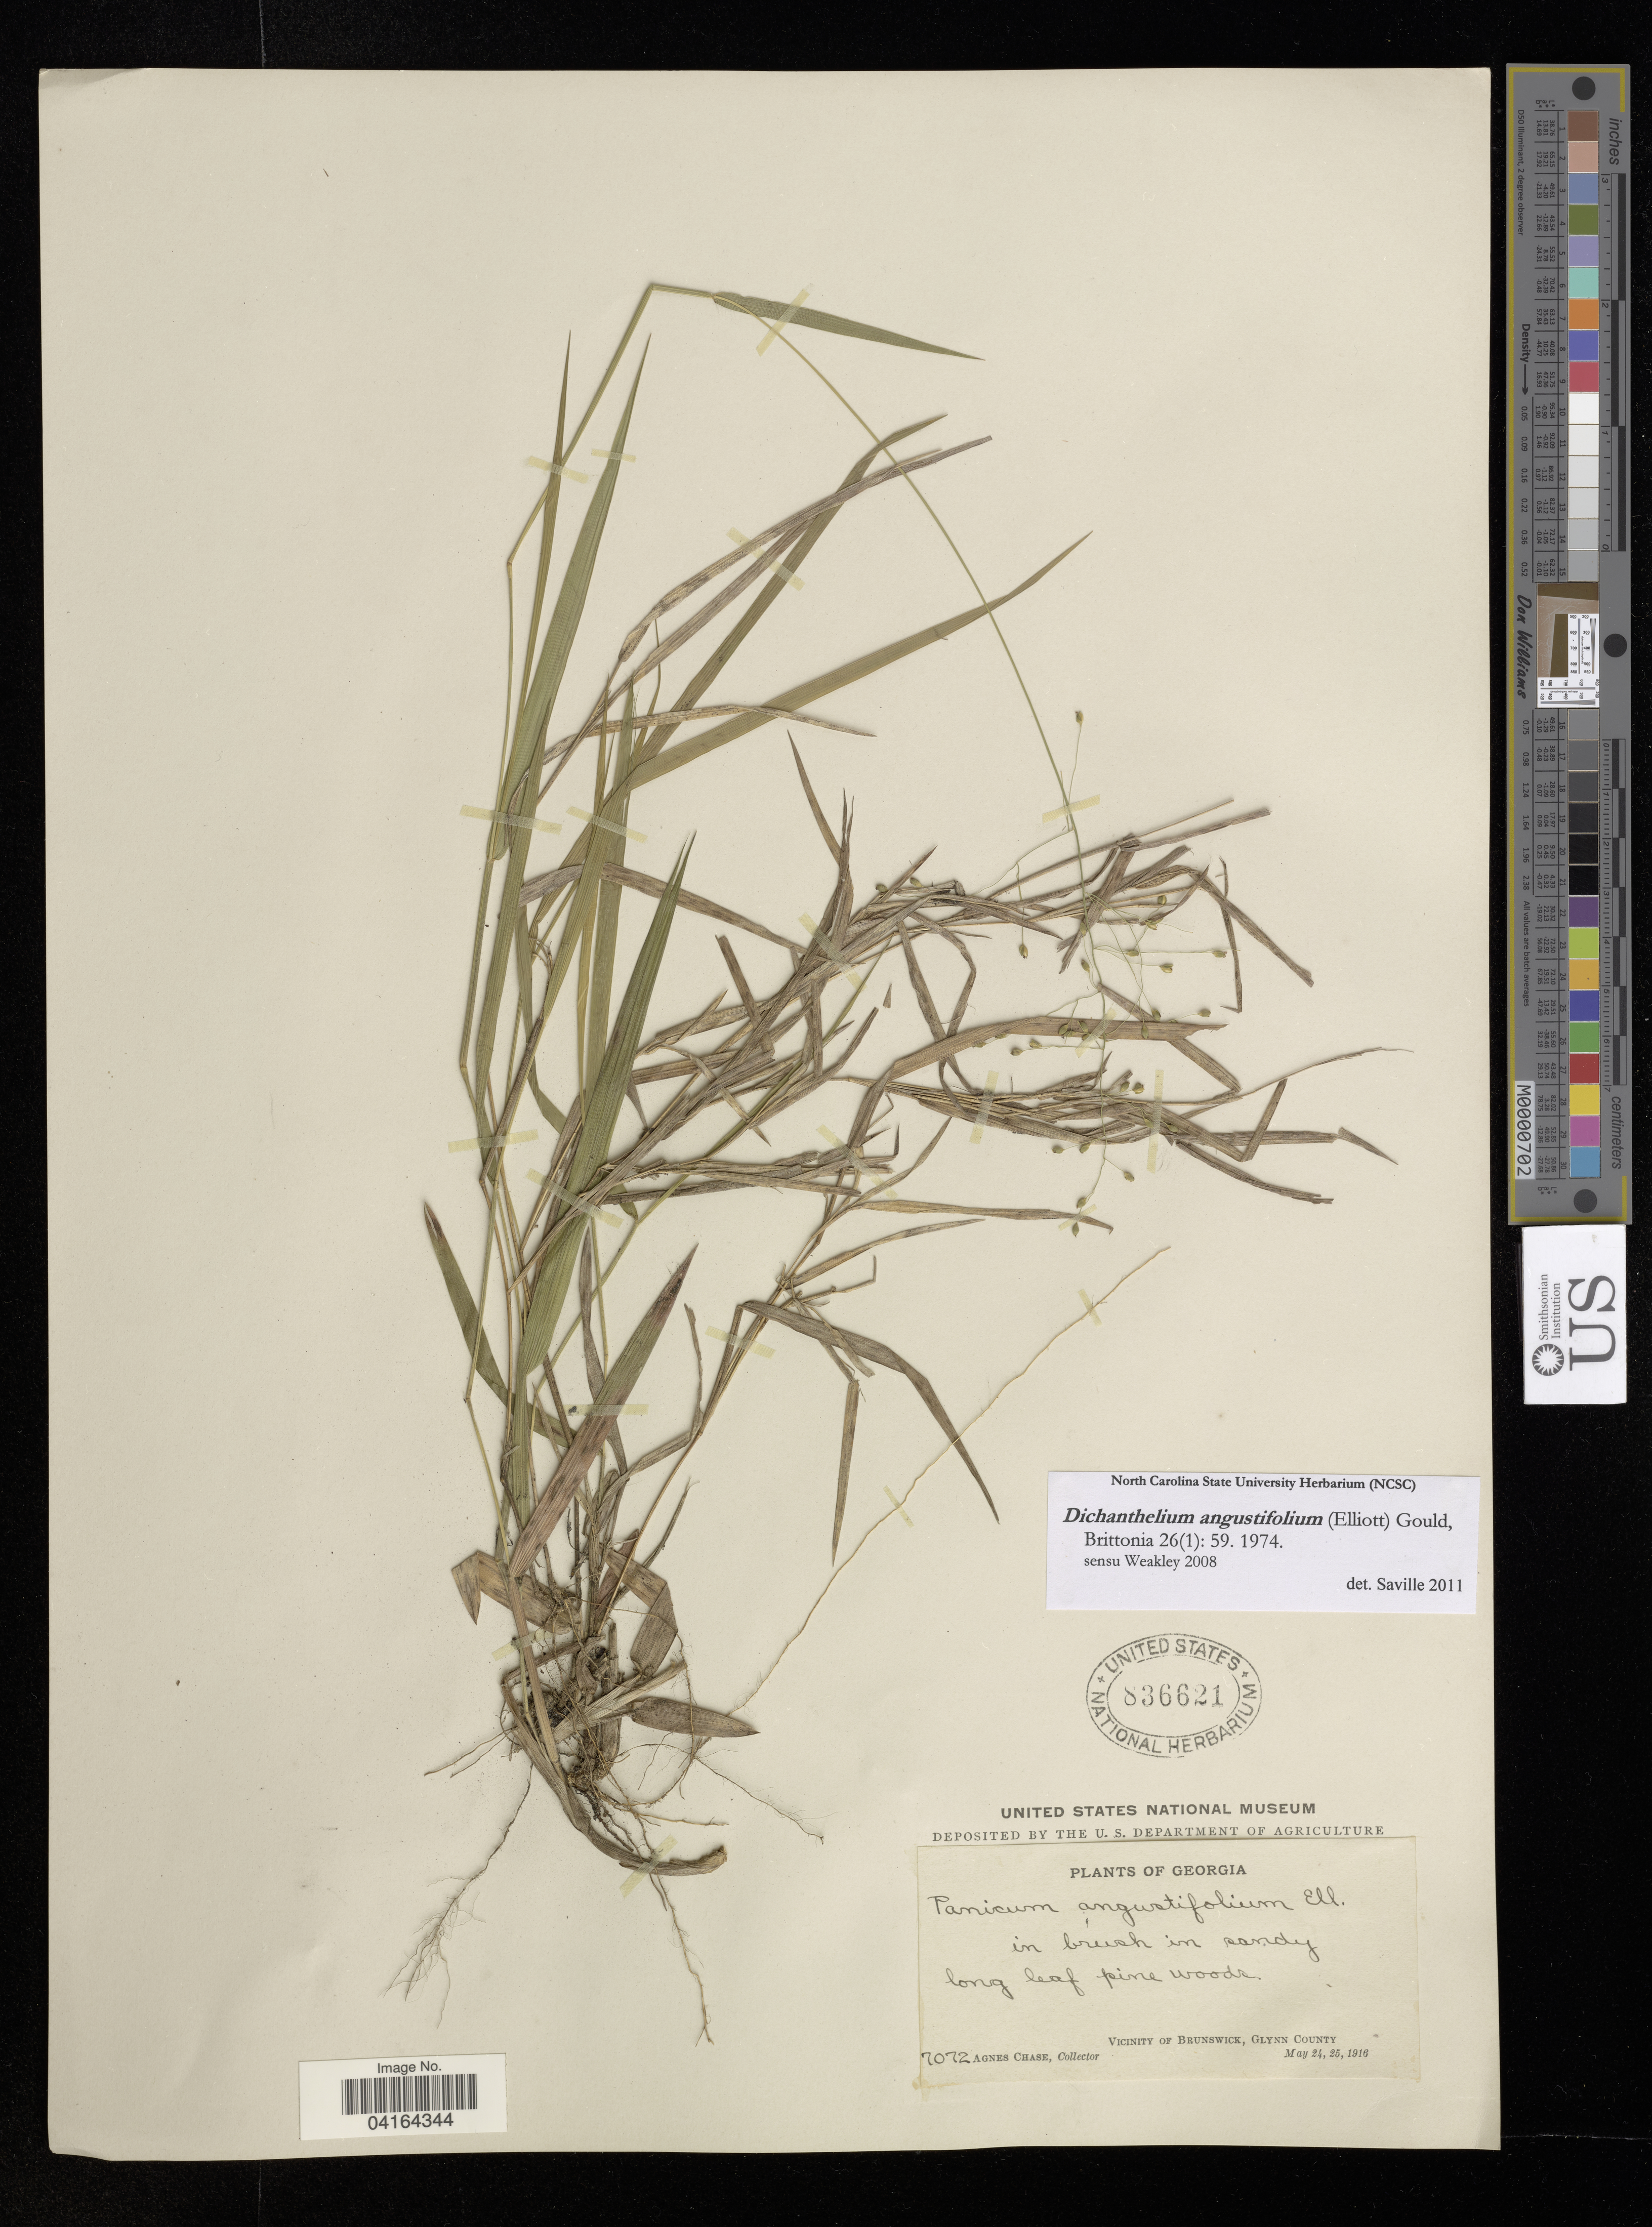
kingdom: Plantae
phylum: Tracheophyta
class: Liliopsida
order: Poales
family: Poaceae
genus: Dichanthelium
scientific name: Dichanthelium angustifolium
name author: (Ellison) Gould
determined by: Saville, A. C., (NCSC), North Carolina State University (UNITED STATES)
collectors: A. Chase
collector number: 7072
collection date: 1916-05-24/1916-05-25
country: United States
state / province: Georgia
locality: Vicinity of Brunswick, Glynn County.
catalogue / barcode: US 836621